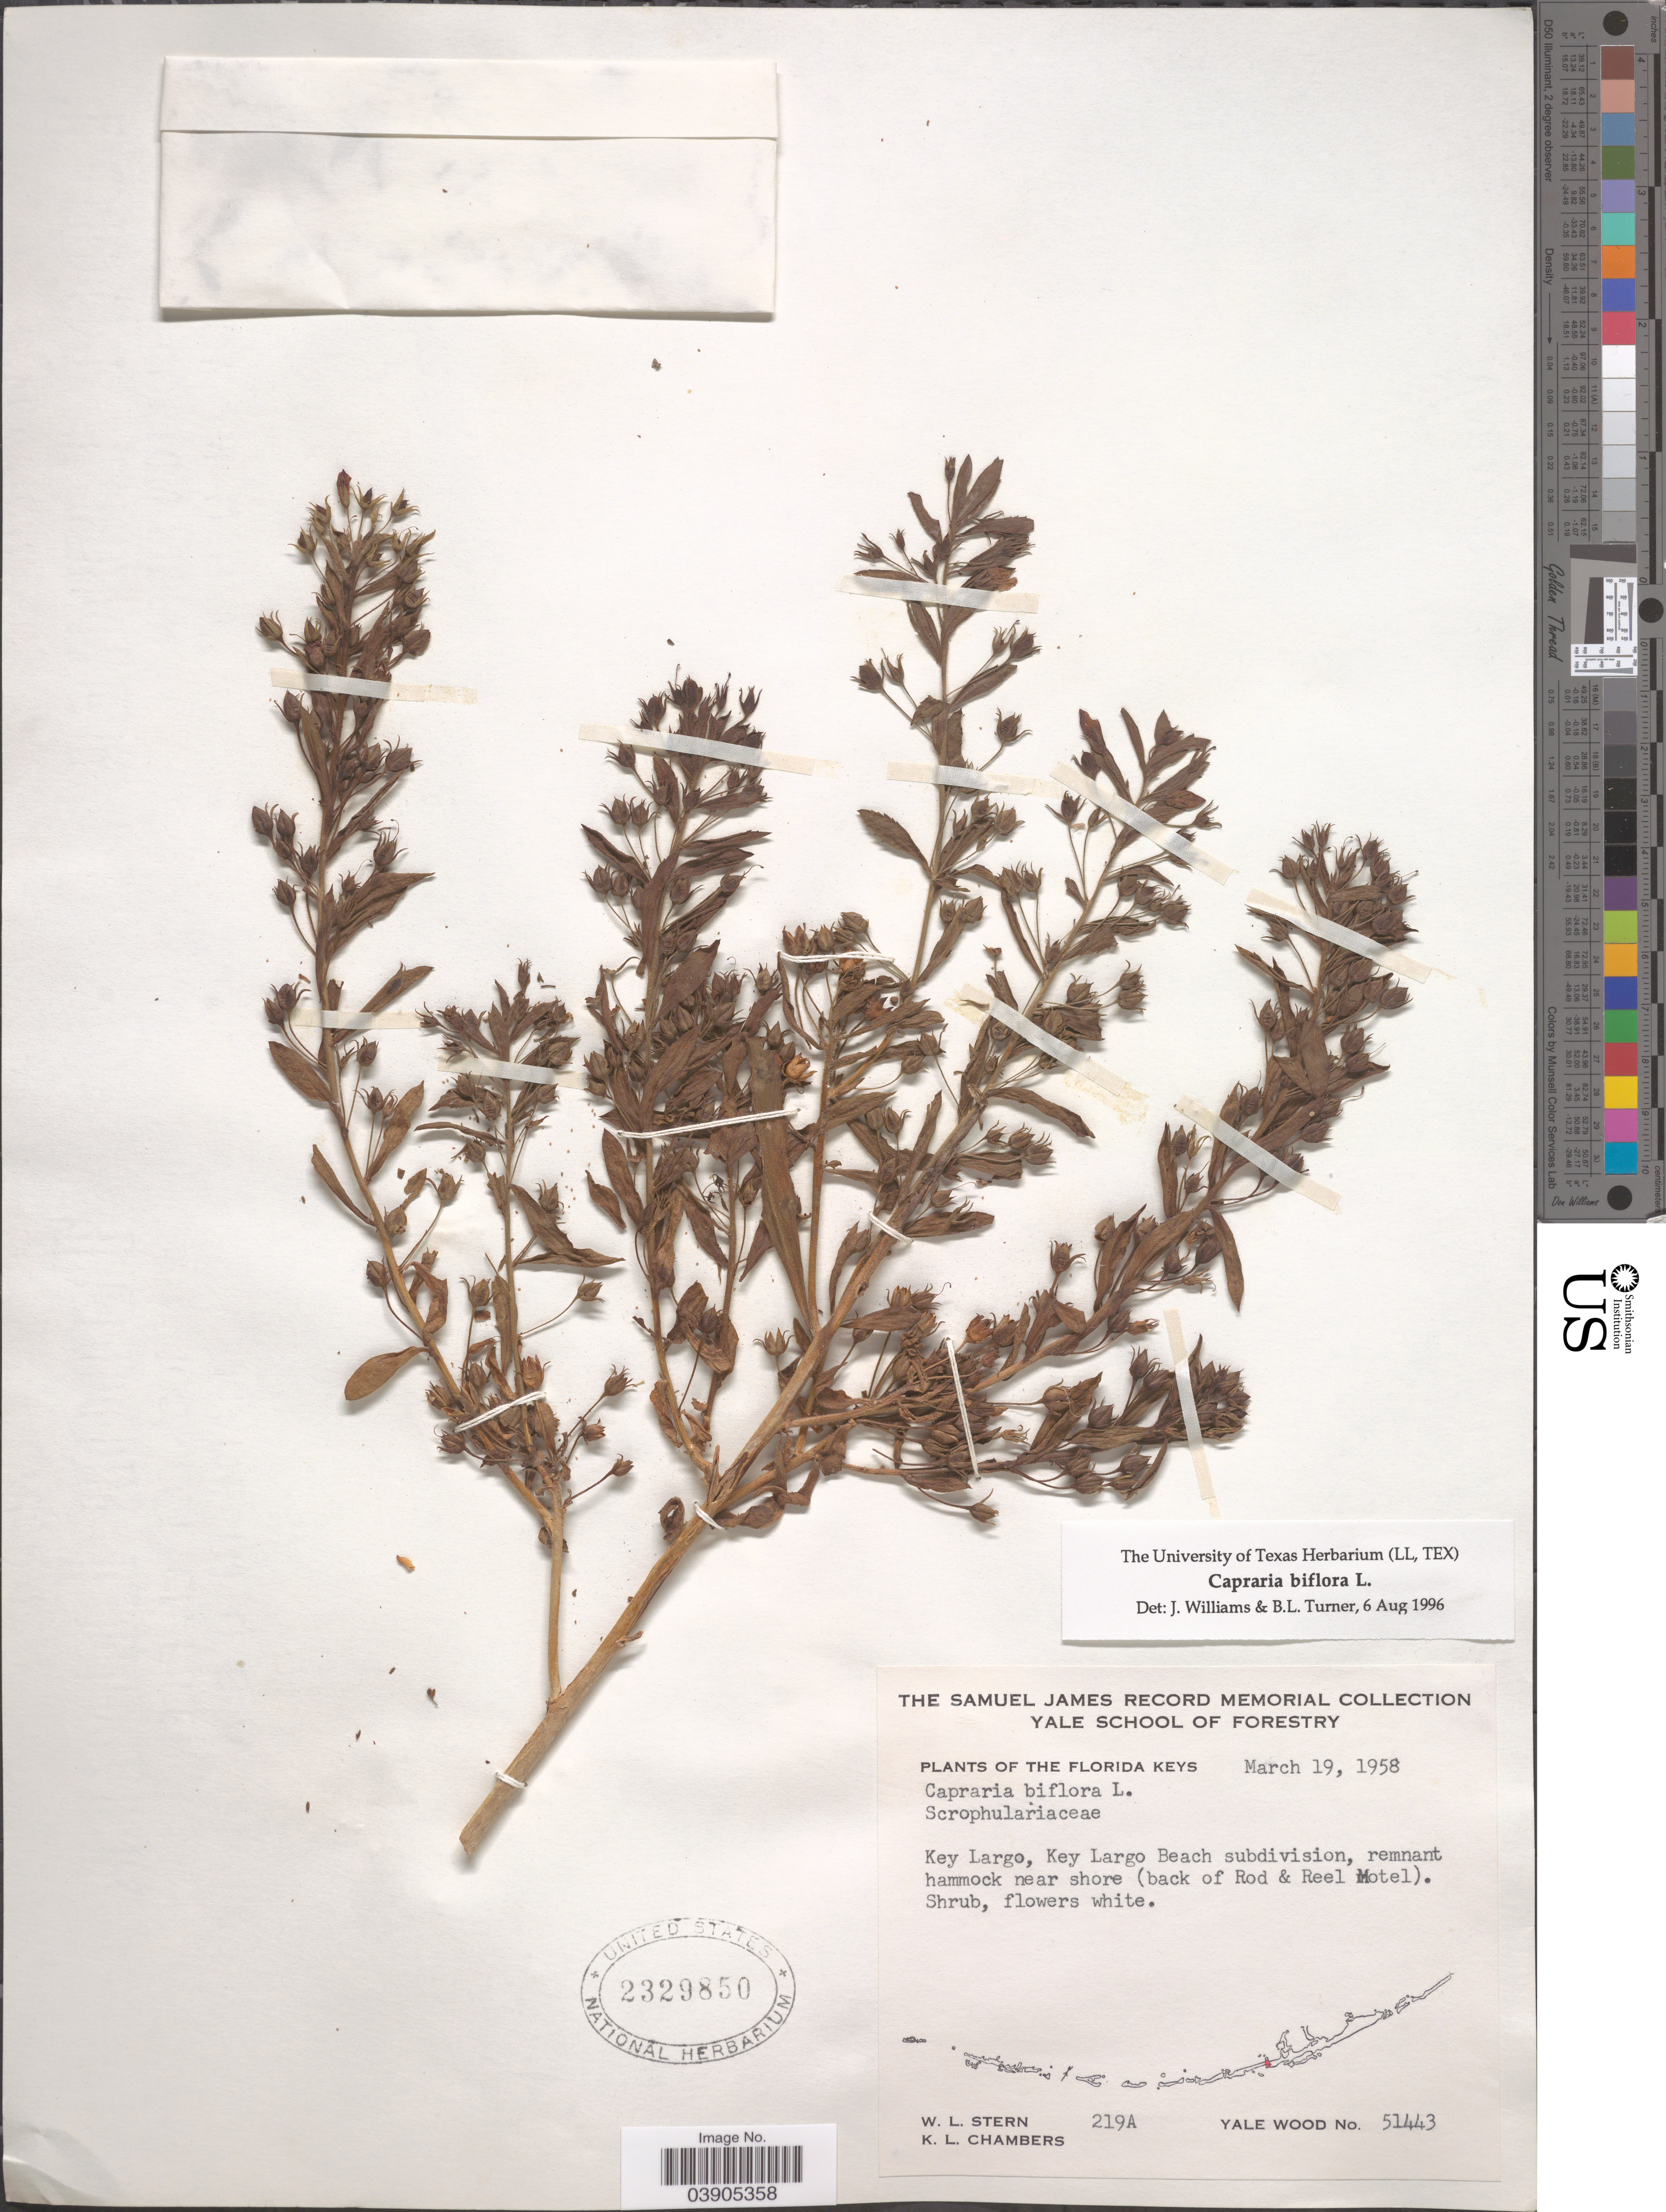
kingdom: Plantae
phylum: Tracheophyta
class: Magnoliopsida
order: Lamiales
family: Scrophulariaceae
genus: Capraria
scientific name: Capraria biflora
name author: L.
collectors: W. L. Stern & K. Chambers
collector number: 219A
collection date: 1958-03-19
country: United States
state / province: Florida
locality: Florida Keys. Key Largo, Key Largo Beach subdivision, remnant hammock near shore (back of Rod & Reel Motel).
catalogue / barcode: US 2329850